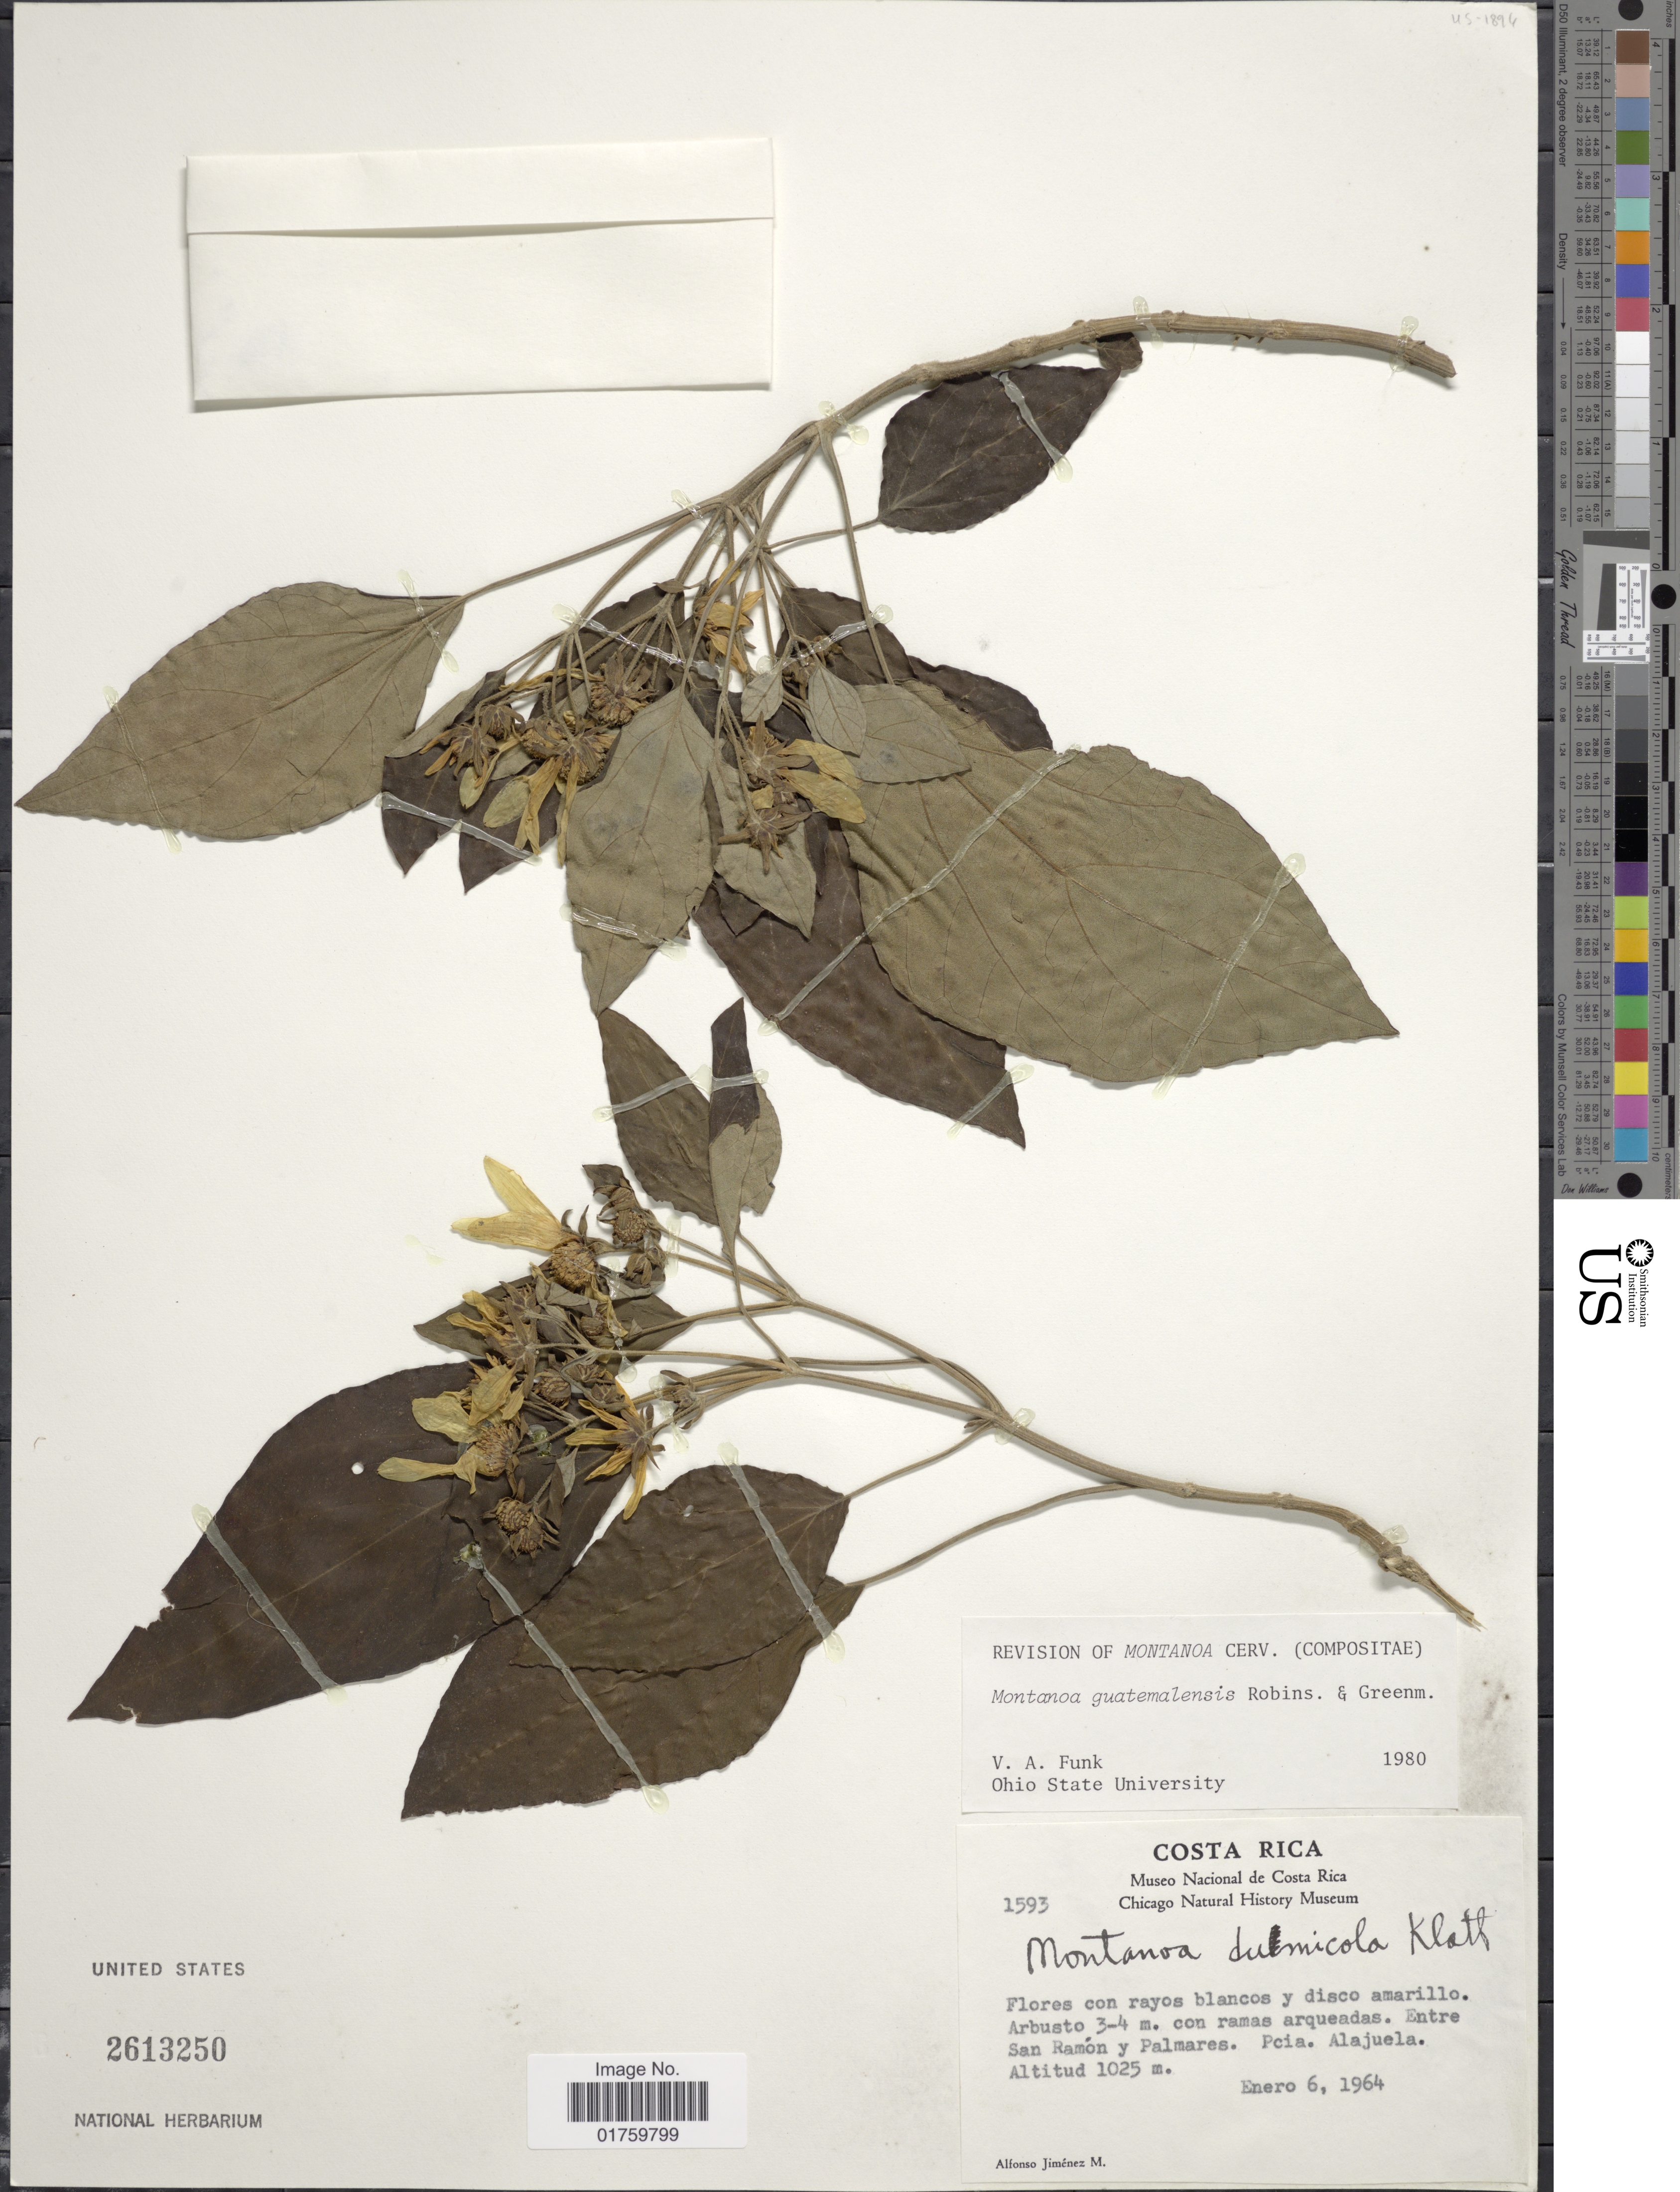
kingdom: Plantae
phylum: Tracheophyta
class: Magnoliopsida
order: Asterales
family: Asteraceae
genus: Montanoa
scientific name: Montanoa guatemalensis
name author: B.L. Rob. & Greenm.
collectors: A. Jimenez M.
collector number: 1593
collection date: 1964-01-06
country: Costa Rica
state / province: Alajuela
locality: Entre San Ramon y Palmares.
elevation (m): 1025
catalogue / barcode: US 2613250